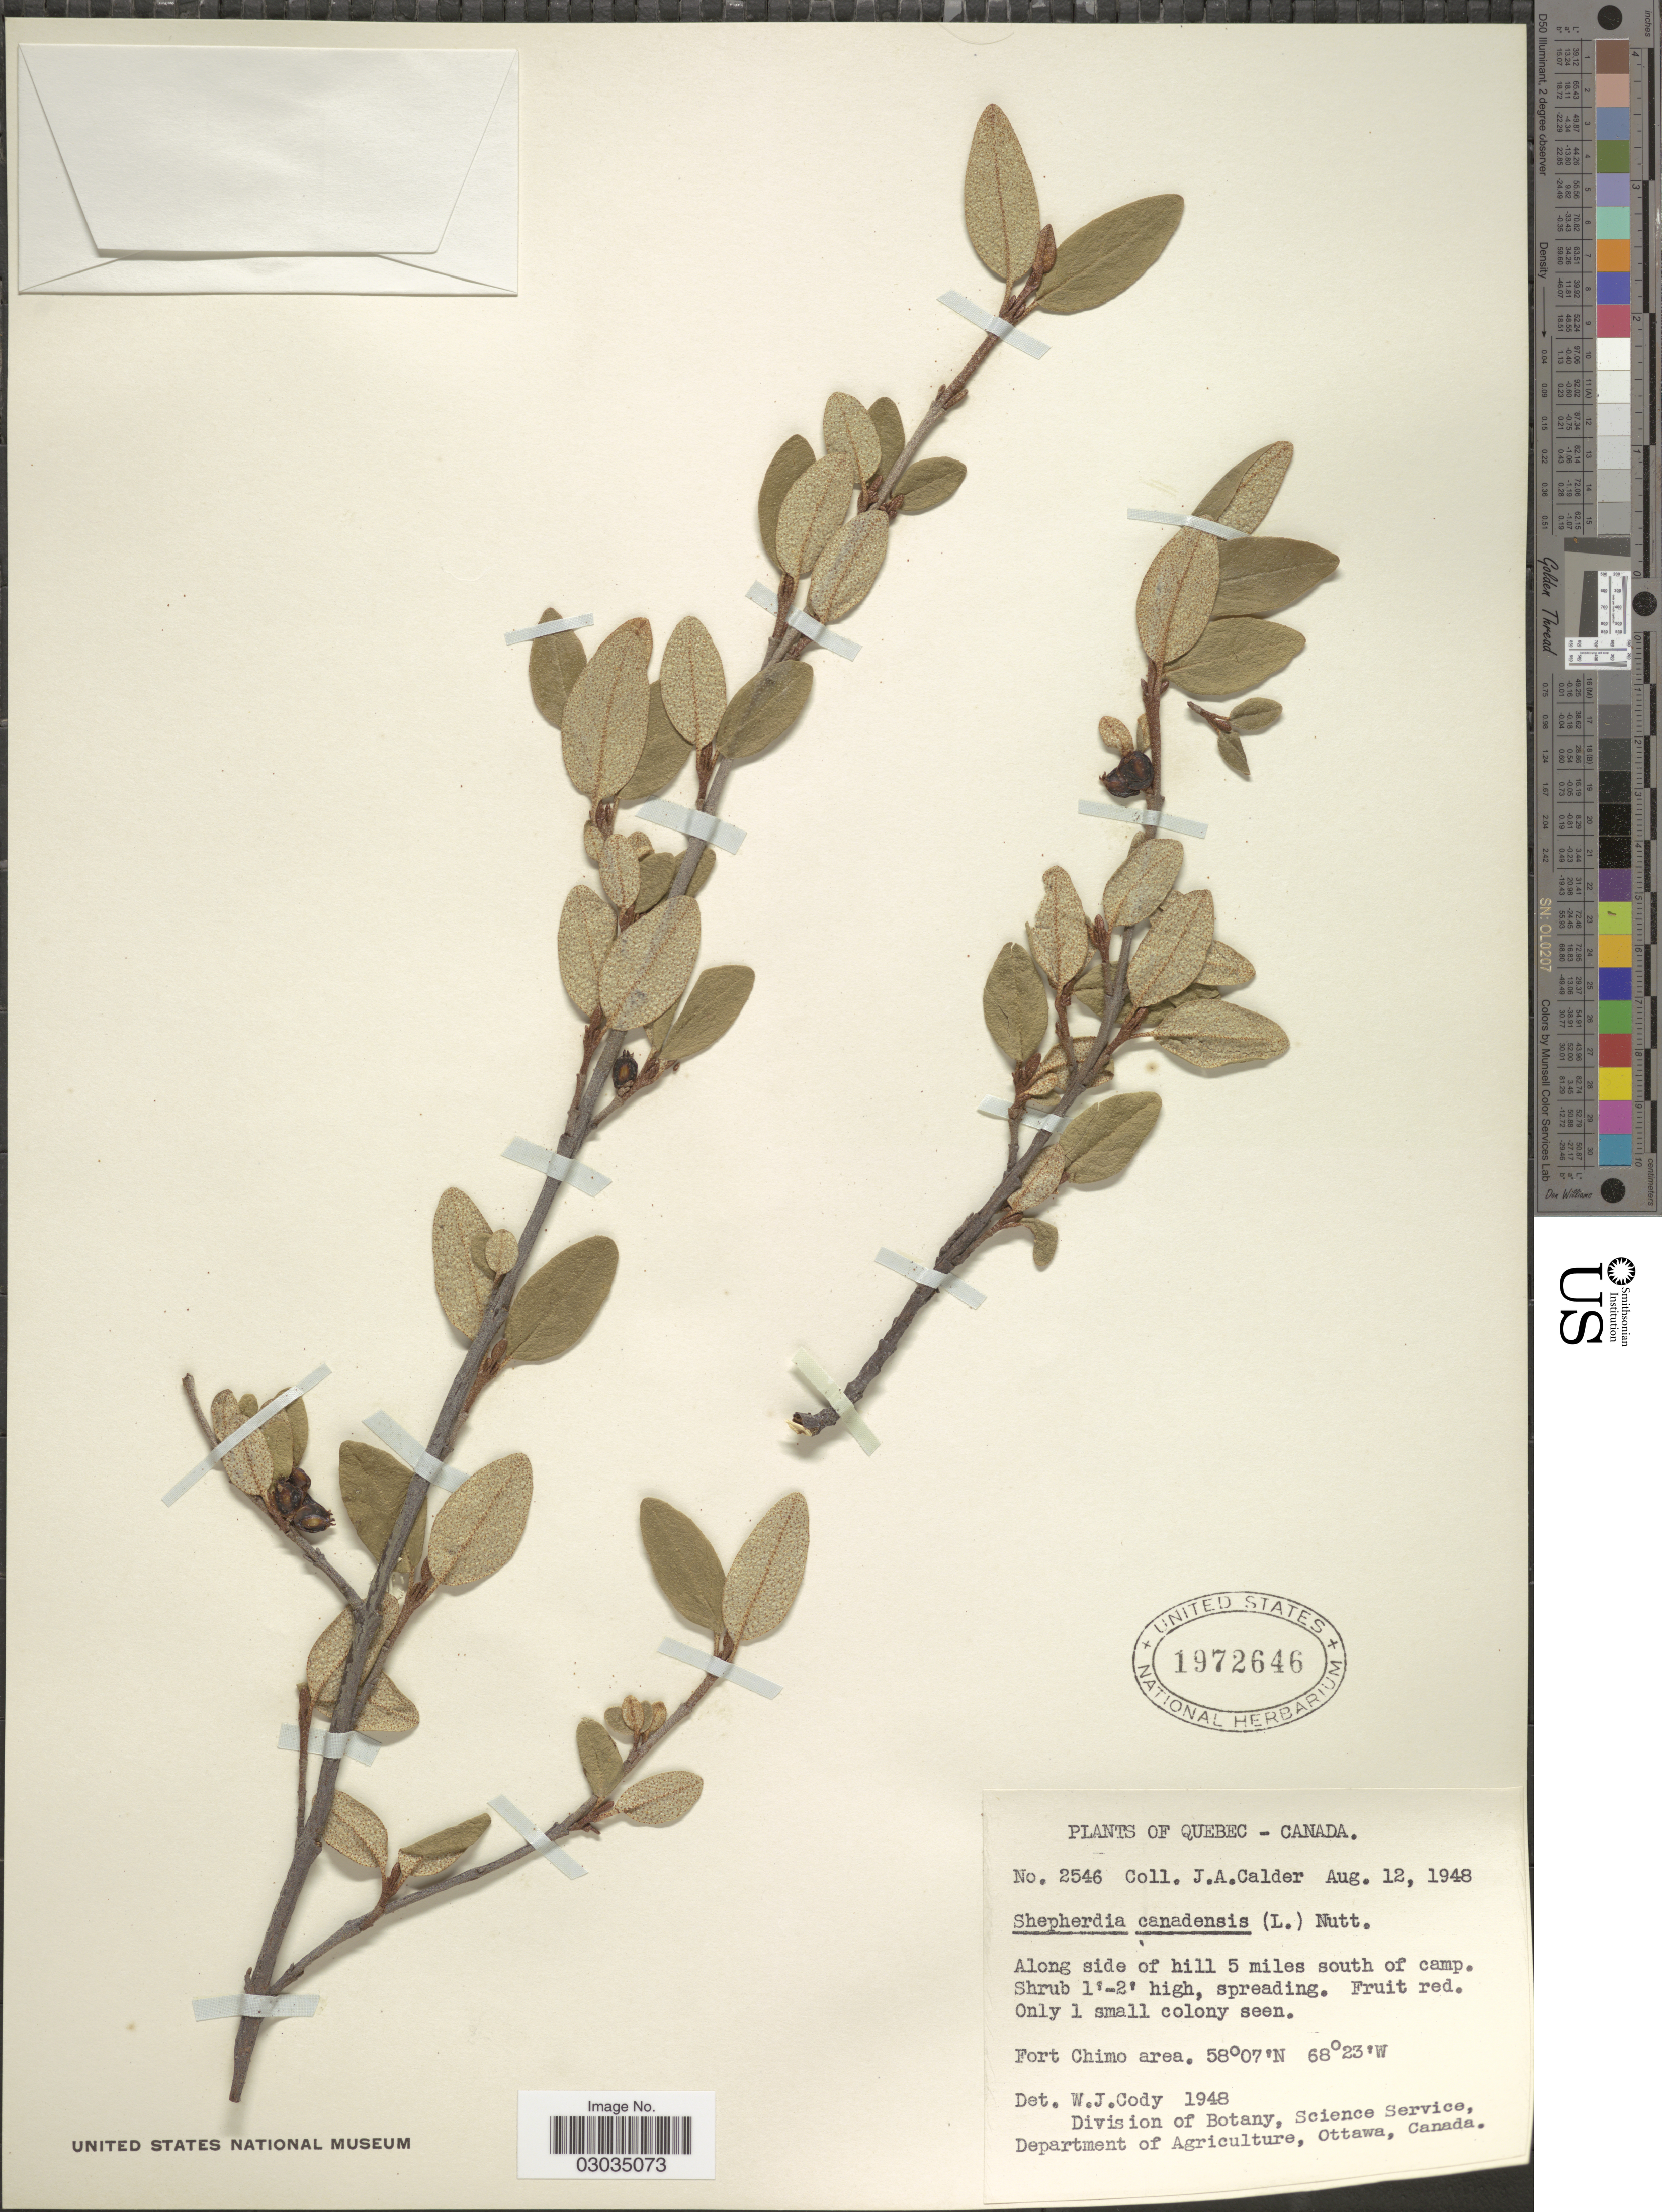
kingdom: Plantae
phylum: Tracheophyta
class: Magnoliopsida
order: Rosales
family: Elaeagnaceae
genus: Shepherdia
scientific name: Shepherdia canadensis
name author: (L.) Nutt.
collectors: J. A. Calder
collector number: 2546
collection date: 1948-08-12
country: Canada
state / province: Quebec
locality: Along side of hill 5 miles south of camp.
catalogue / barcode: US 1972646